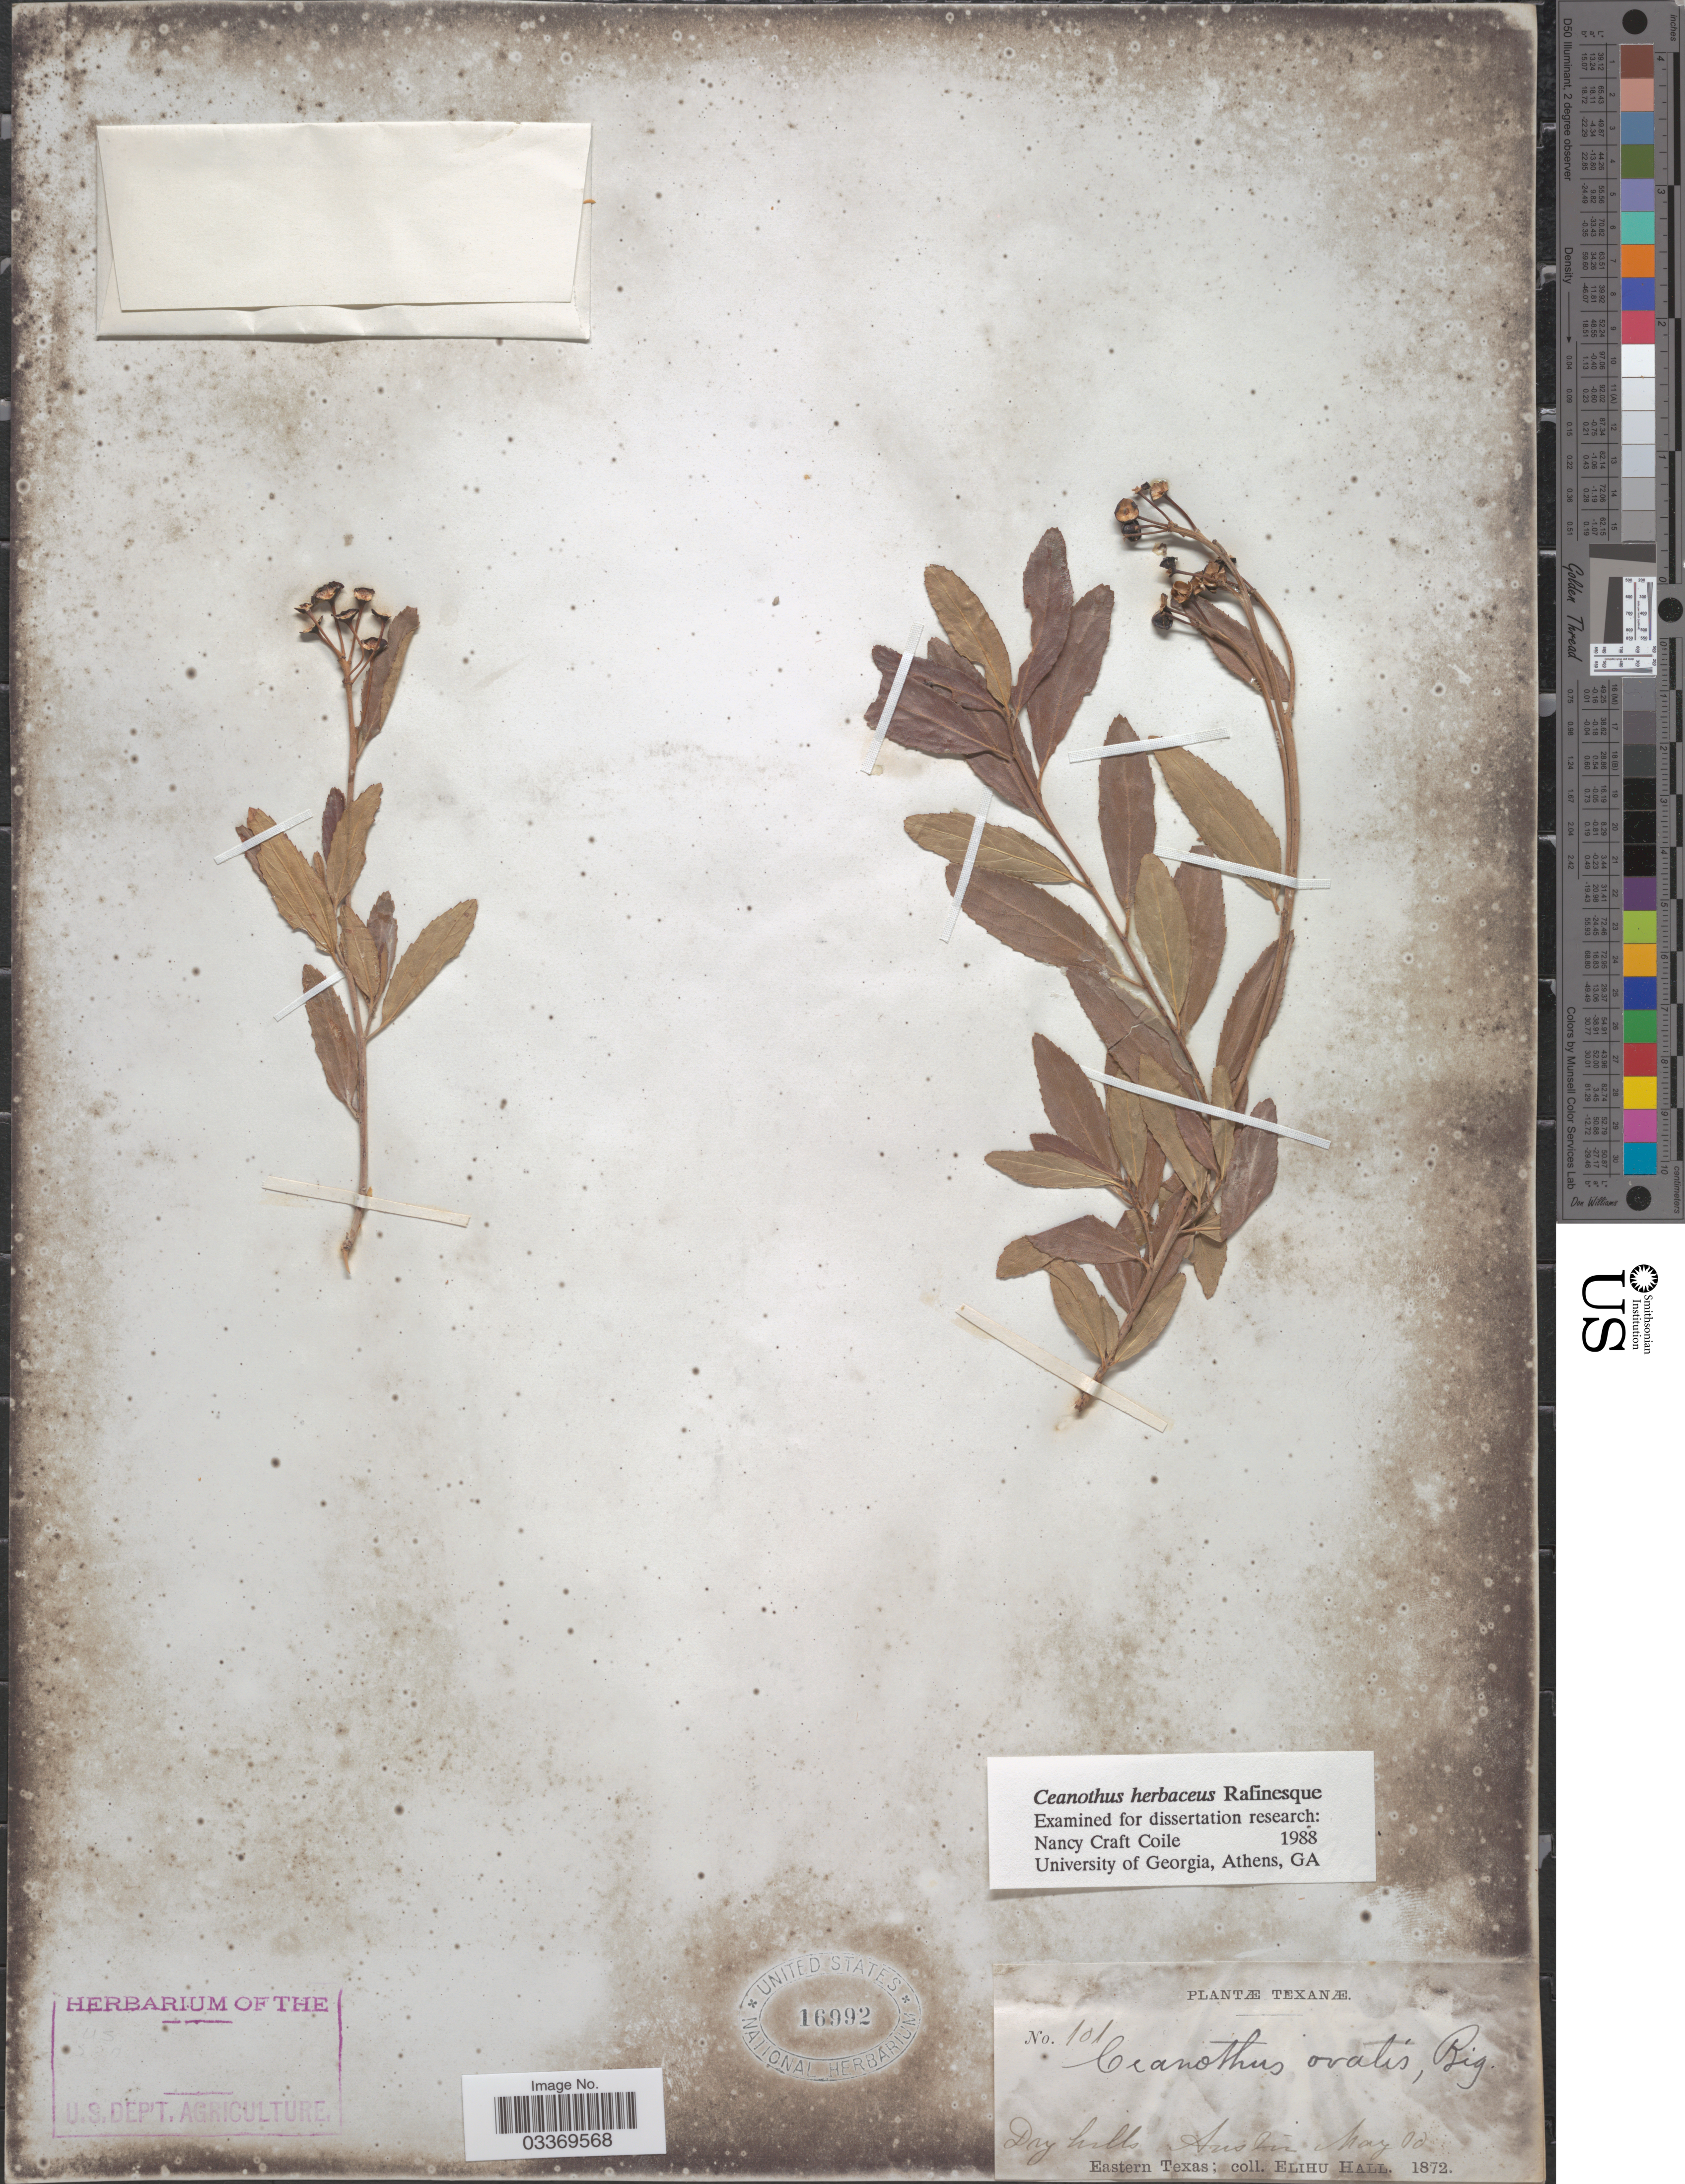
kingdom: Plantae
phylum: Tracheophyta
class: Magnoliopsida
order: Rosales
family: Rhamnaceae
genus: Ceanothus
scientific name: Ceanothus ovatus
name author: Desf.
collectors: E. Hall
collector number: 101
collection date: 1872-05-10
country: United States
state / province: Texas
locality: Austin. Eastern Texas.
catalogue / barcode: US 16992